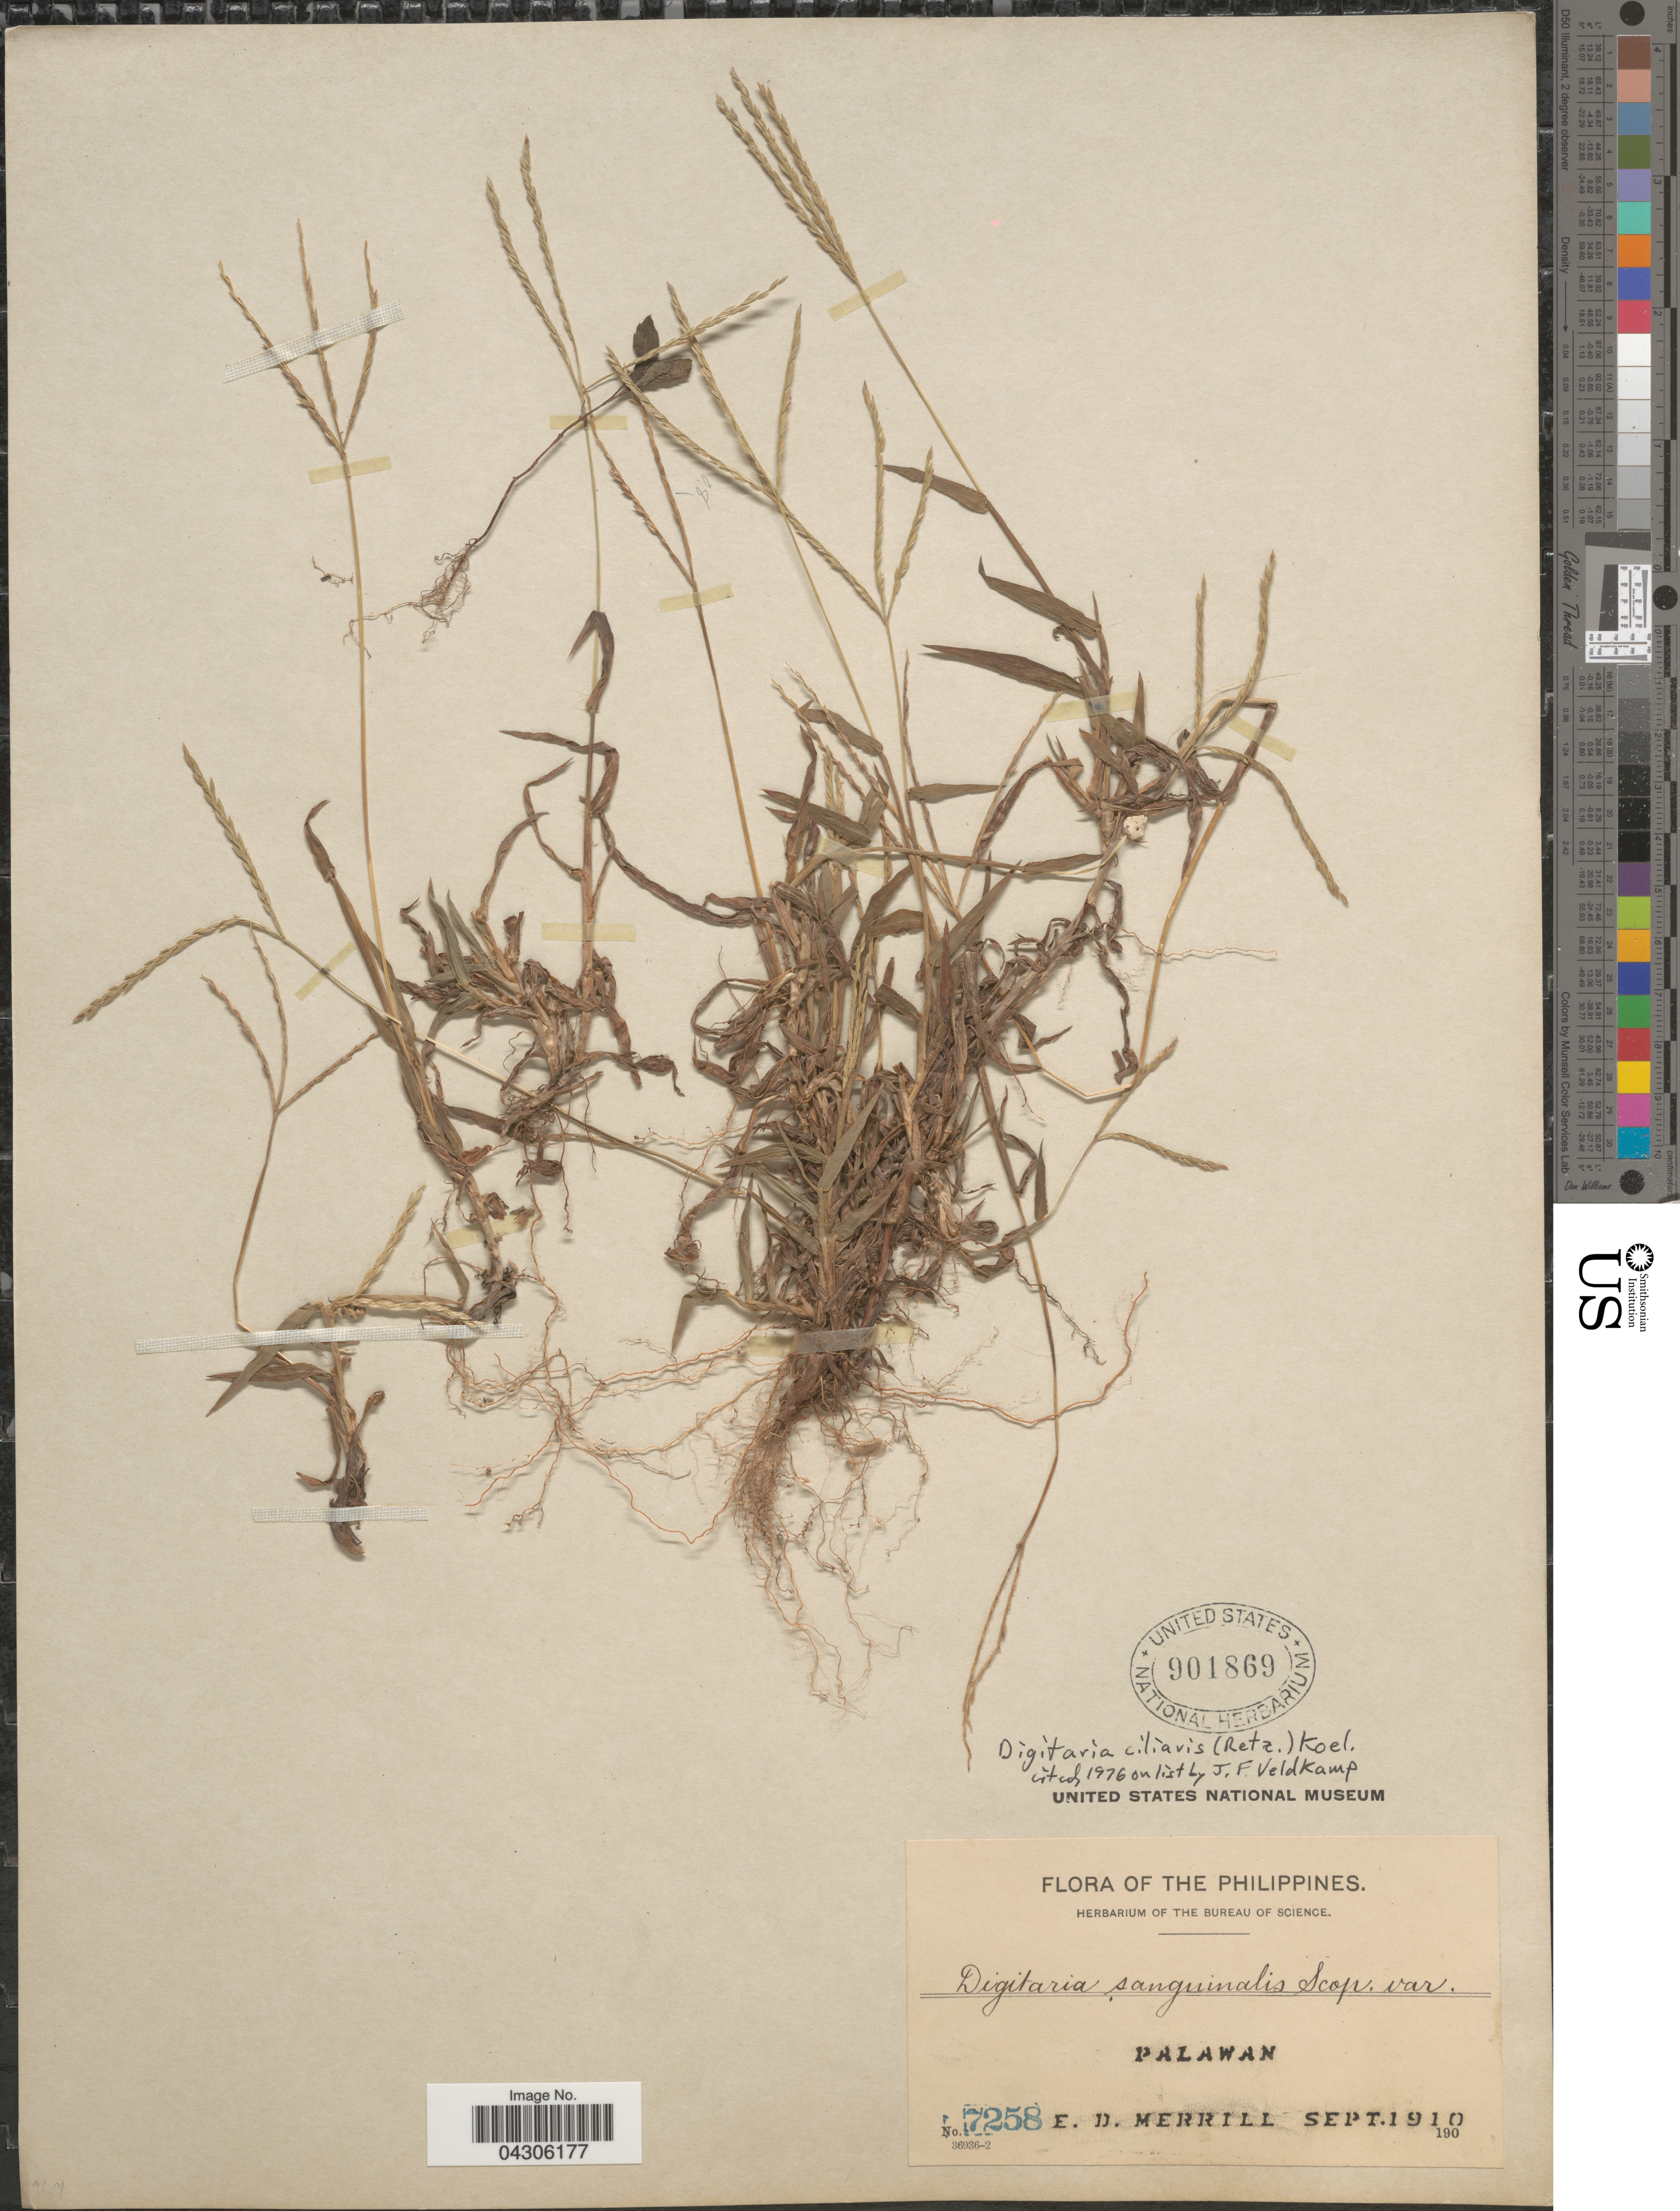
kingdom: Plantae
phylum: Tracheophyta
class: Liliopsida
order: Poales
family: Poaceae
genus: Digitaria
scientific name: Digitaria ciliaris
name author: (Retz.) Koeler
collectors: E. D. Merrill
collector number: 7258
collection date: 1910-09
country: Philippines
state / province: Mimaropa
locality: Palawan.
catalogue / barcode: US 901869